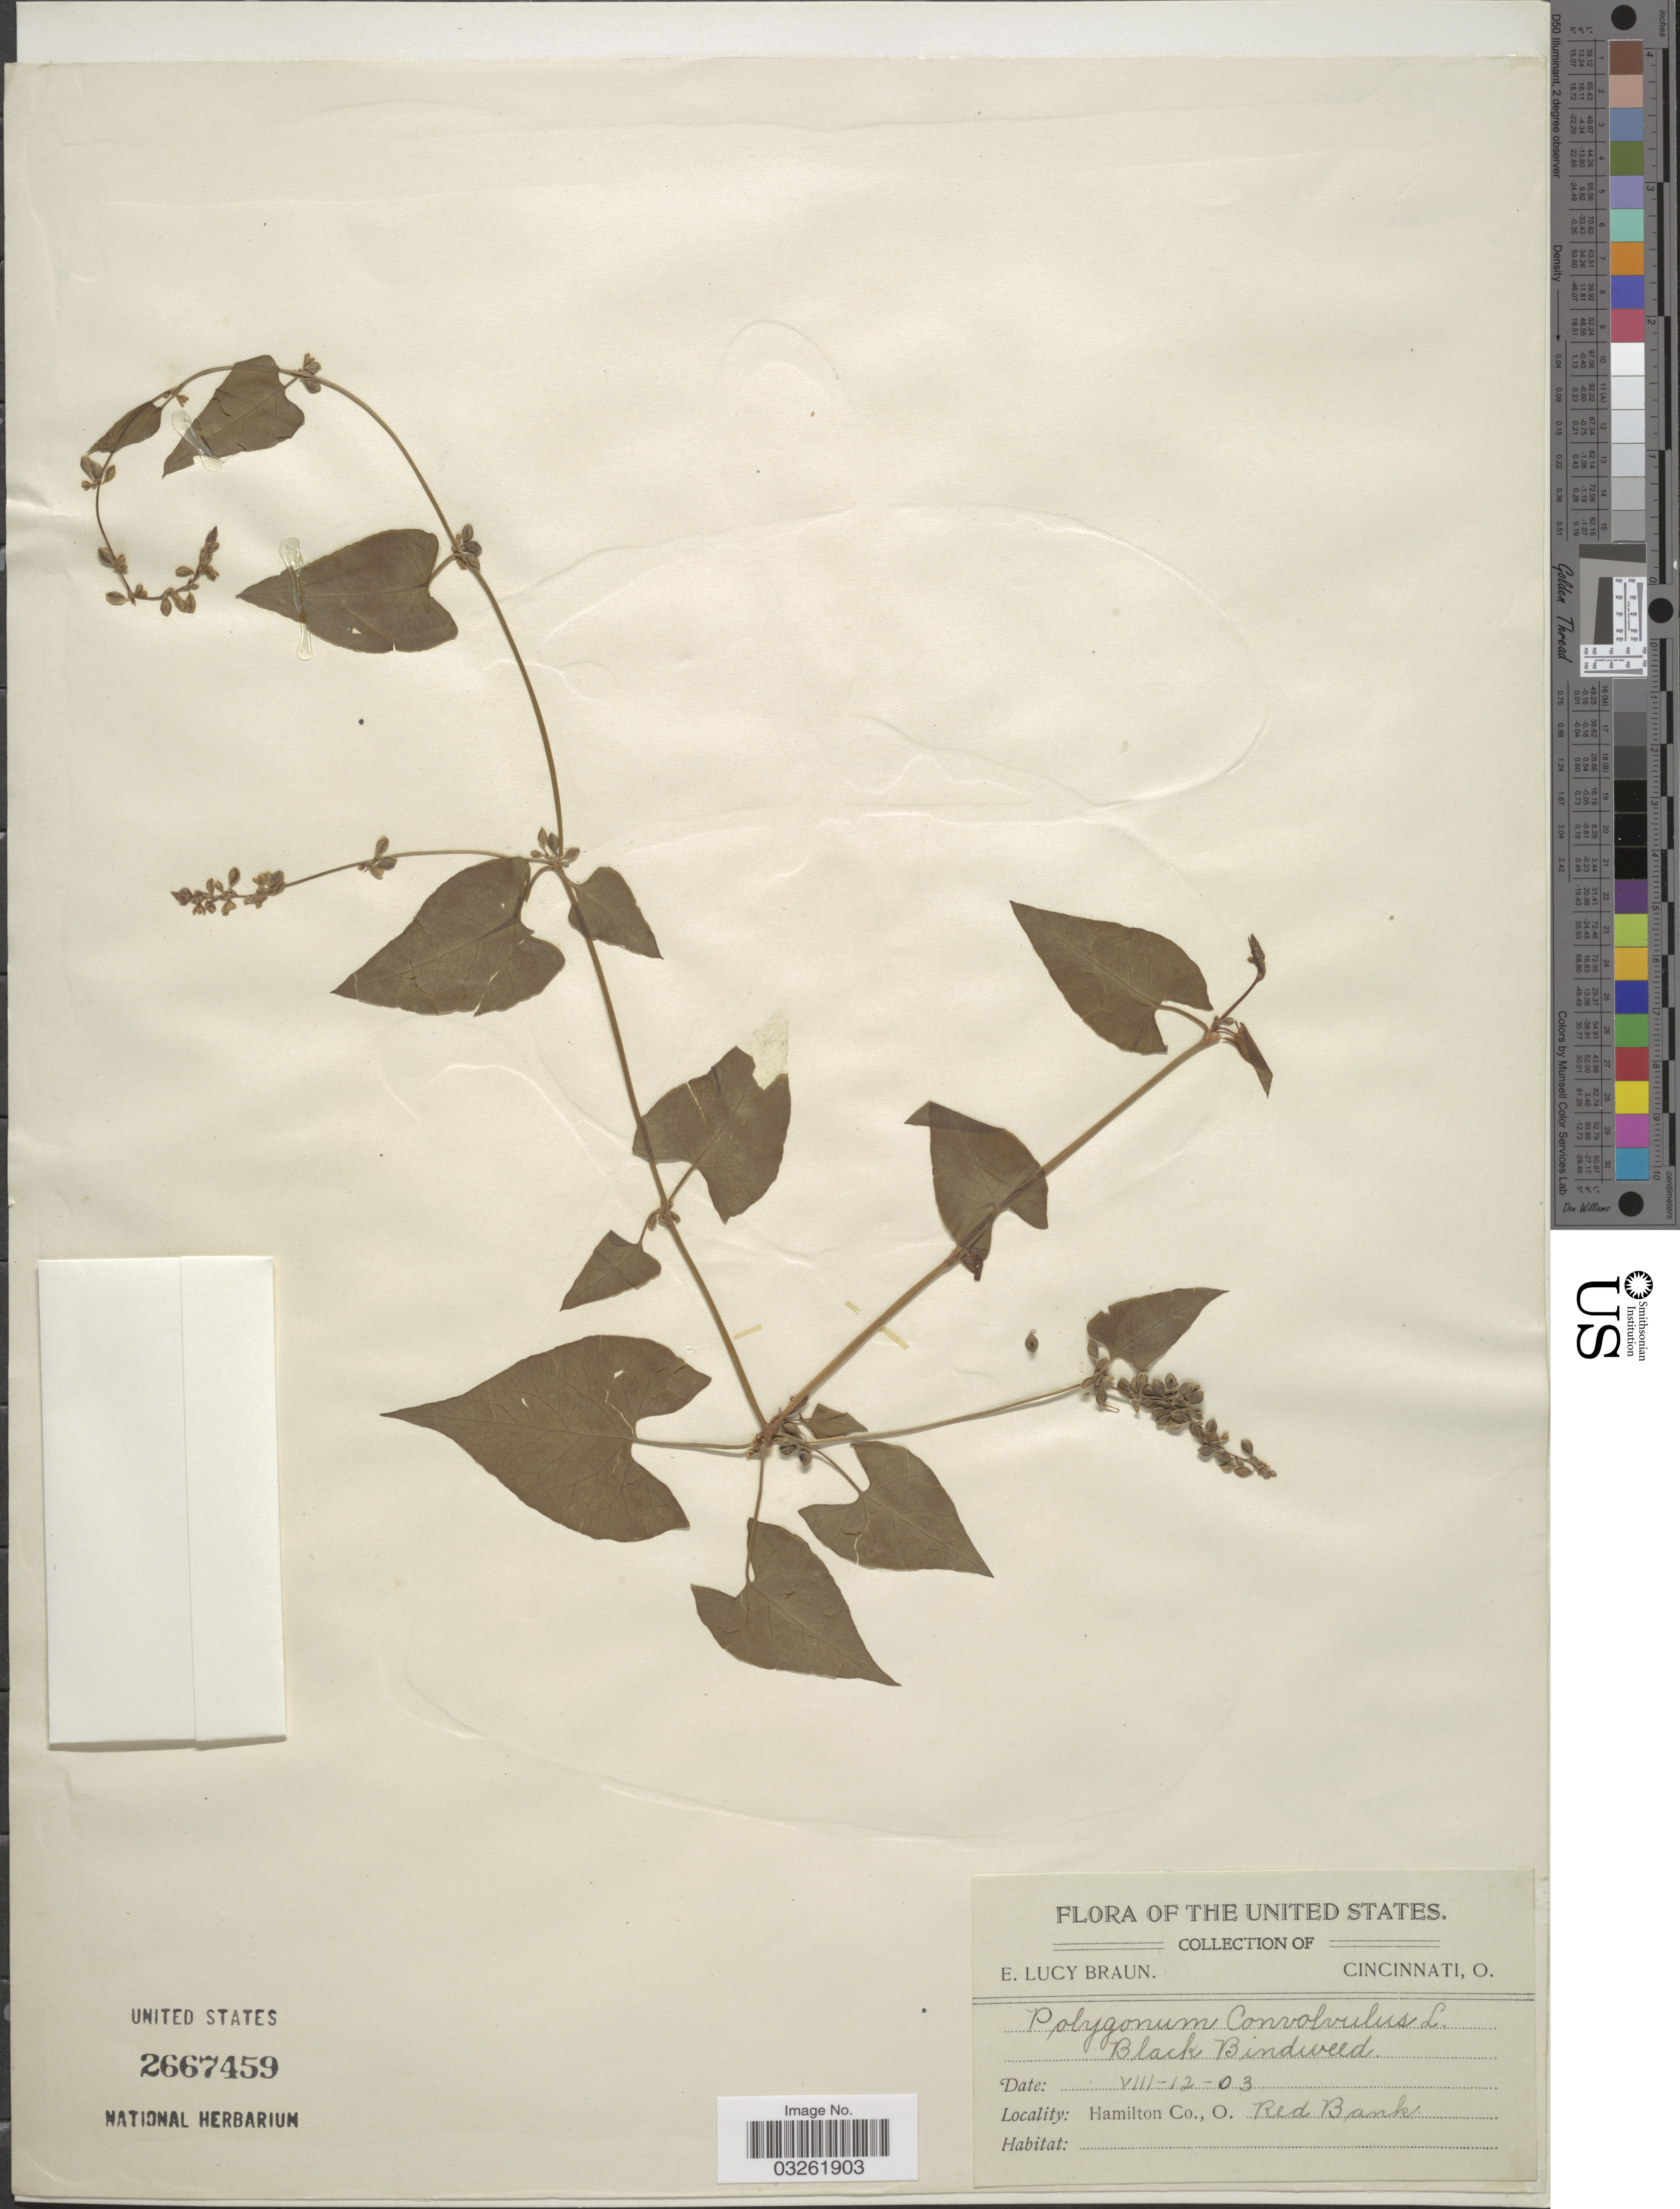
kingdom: Plantae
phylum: Tracheophyta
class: Magnoliopsida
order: Caryophyllales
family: Polygonaceae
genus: Fallopia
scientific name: Fallopia convolvulus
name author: (L.) Á. Löve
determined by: Strong, M. T., (US), Smithsonian Institution - National Museum of Natural History (UNITED STATES)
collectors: E. L. Braun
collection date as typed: Transcribed d/m/y: 12/8/3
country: United States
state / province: Ohio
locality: Hamilton Co. Red Bank.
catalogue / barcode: US 2667459